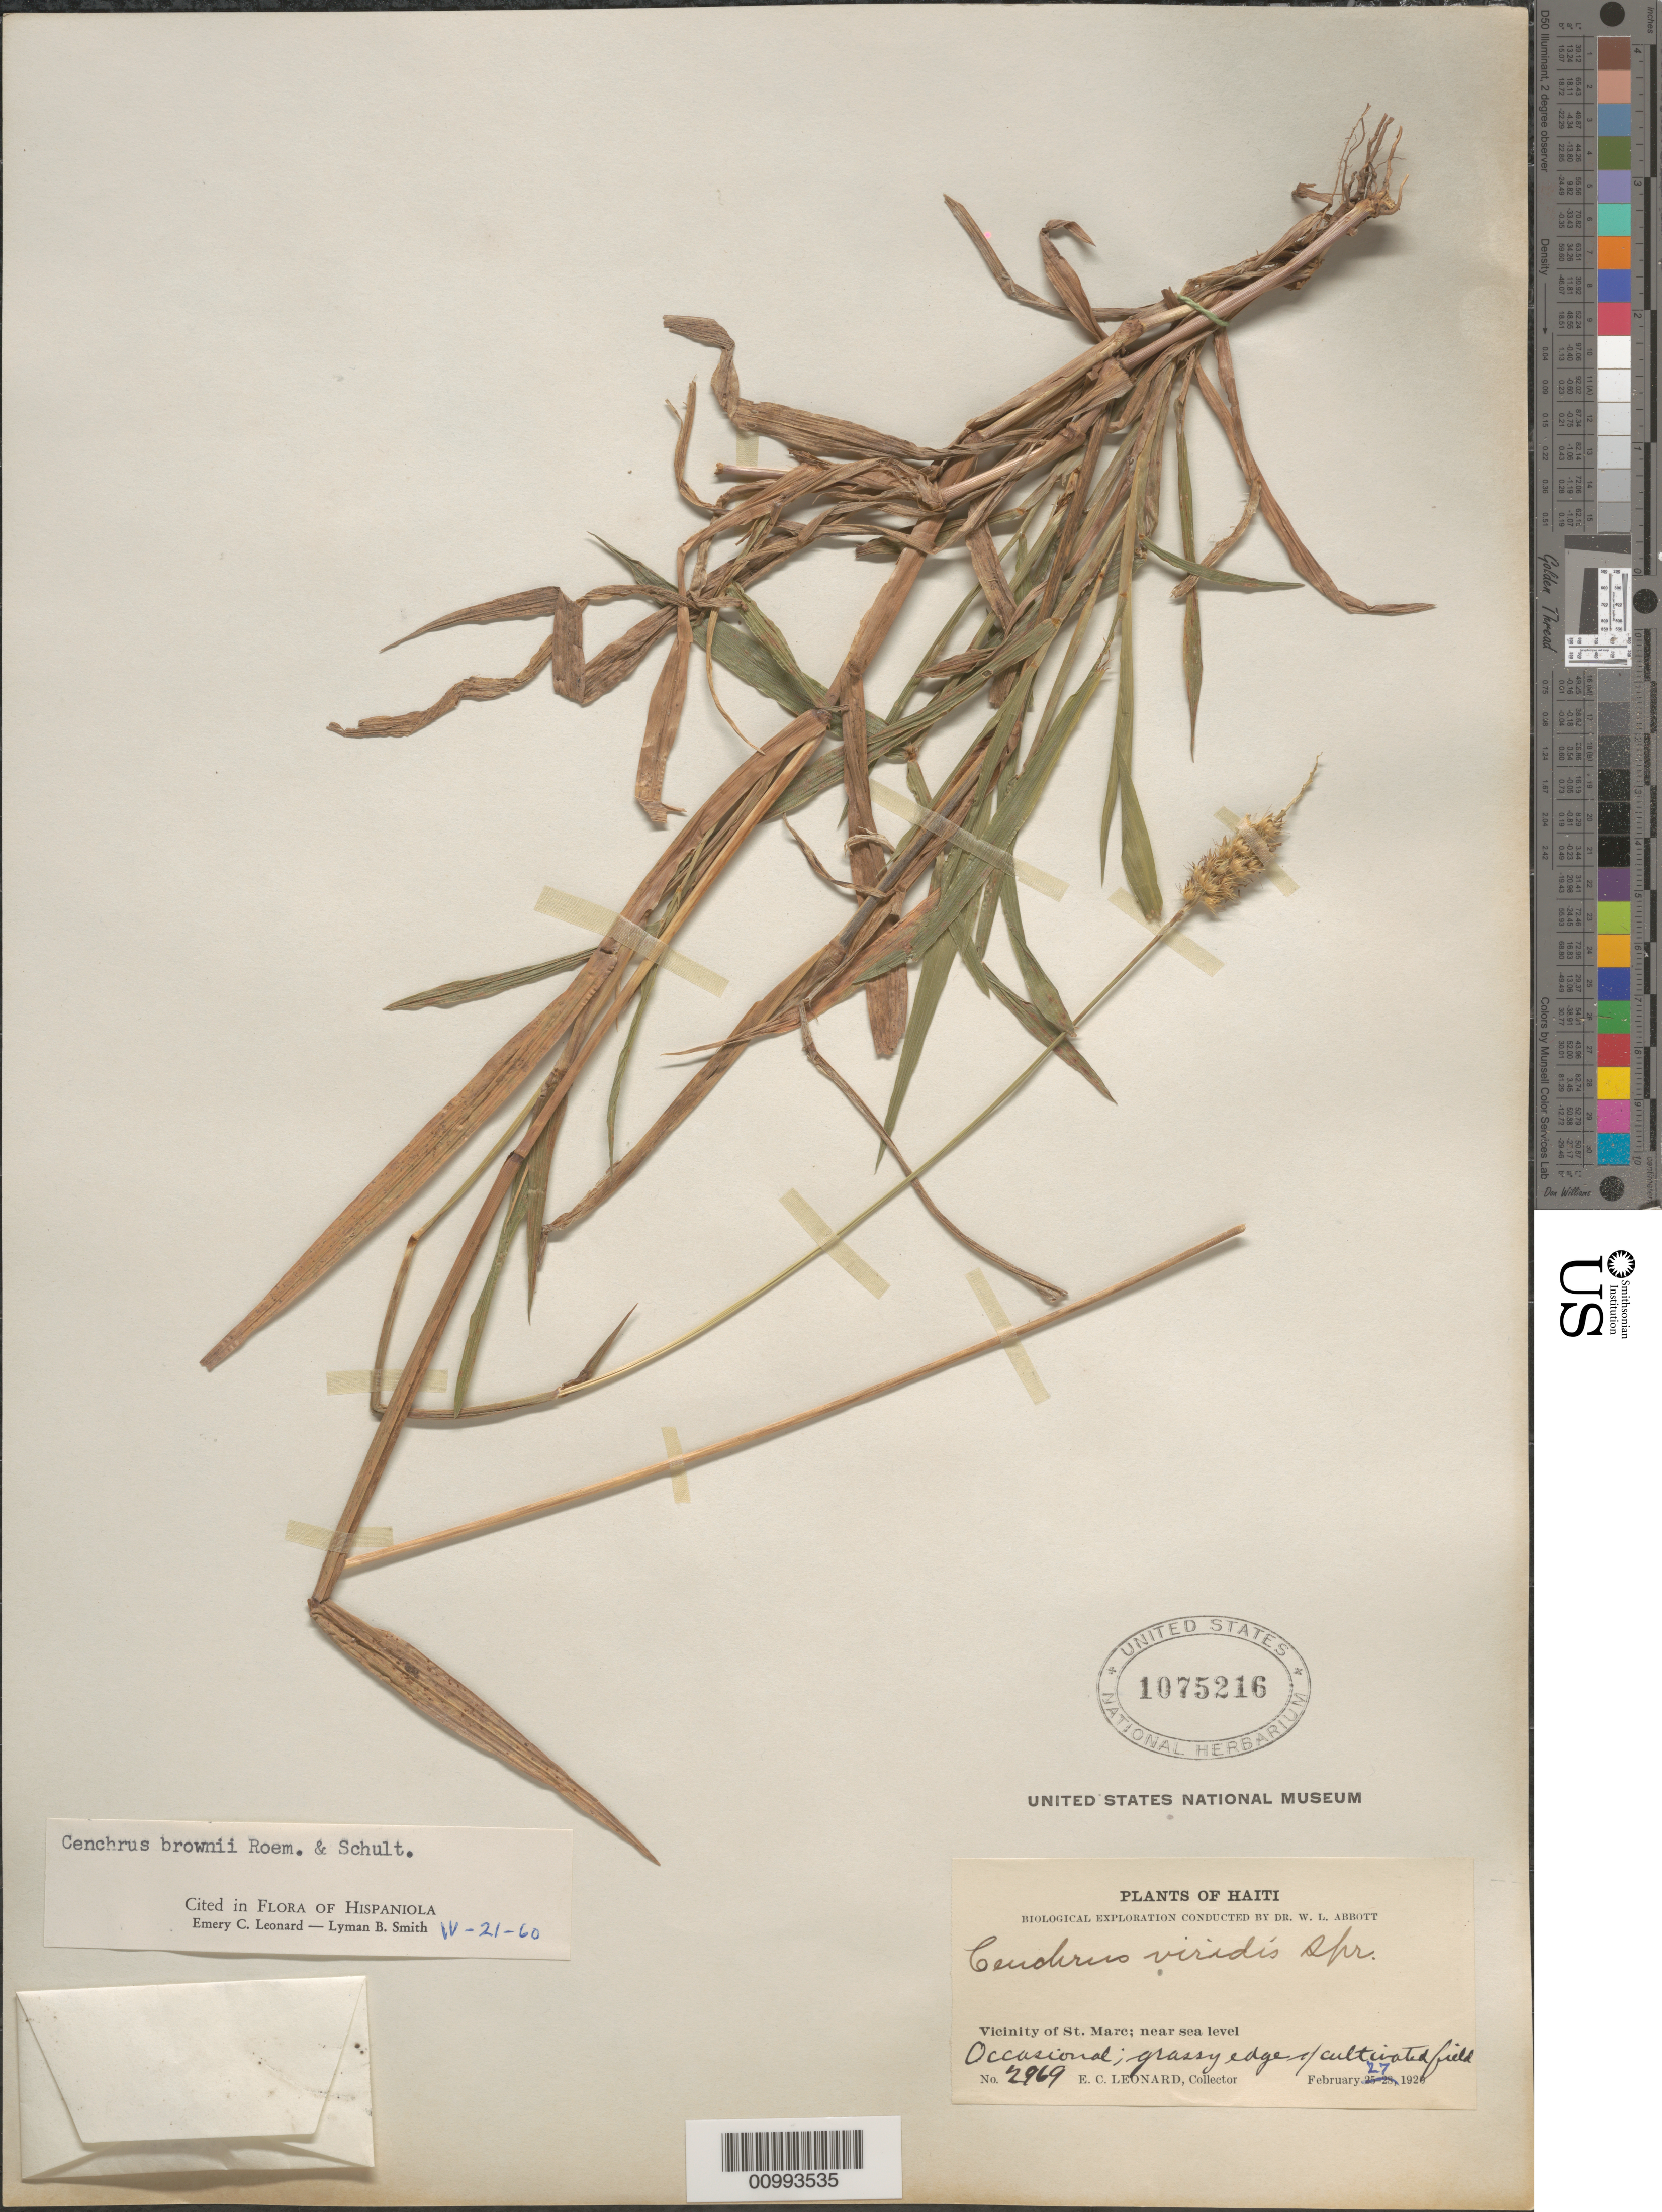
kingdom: Plantae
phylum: Tracheophyta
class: Liliopsida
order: Poales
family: Poaceae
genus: Cenchrus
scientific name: Cenchrus brownii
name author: Roem. & Schult.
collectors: E. C. Leonard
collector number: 2969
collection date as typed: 27 Feb 1920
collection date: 1920-02-27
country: Haiti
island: Hispaniola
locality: Vicinity of St. Marc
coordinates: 0 N, 0 E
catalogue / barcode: US 1075216